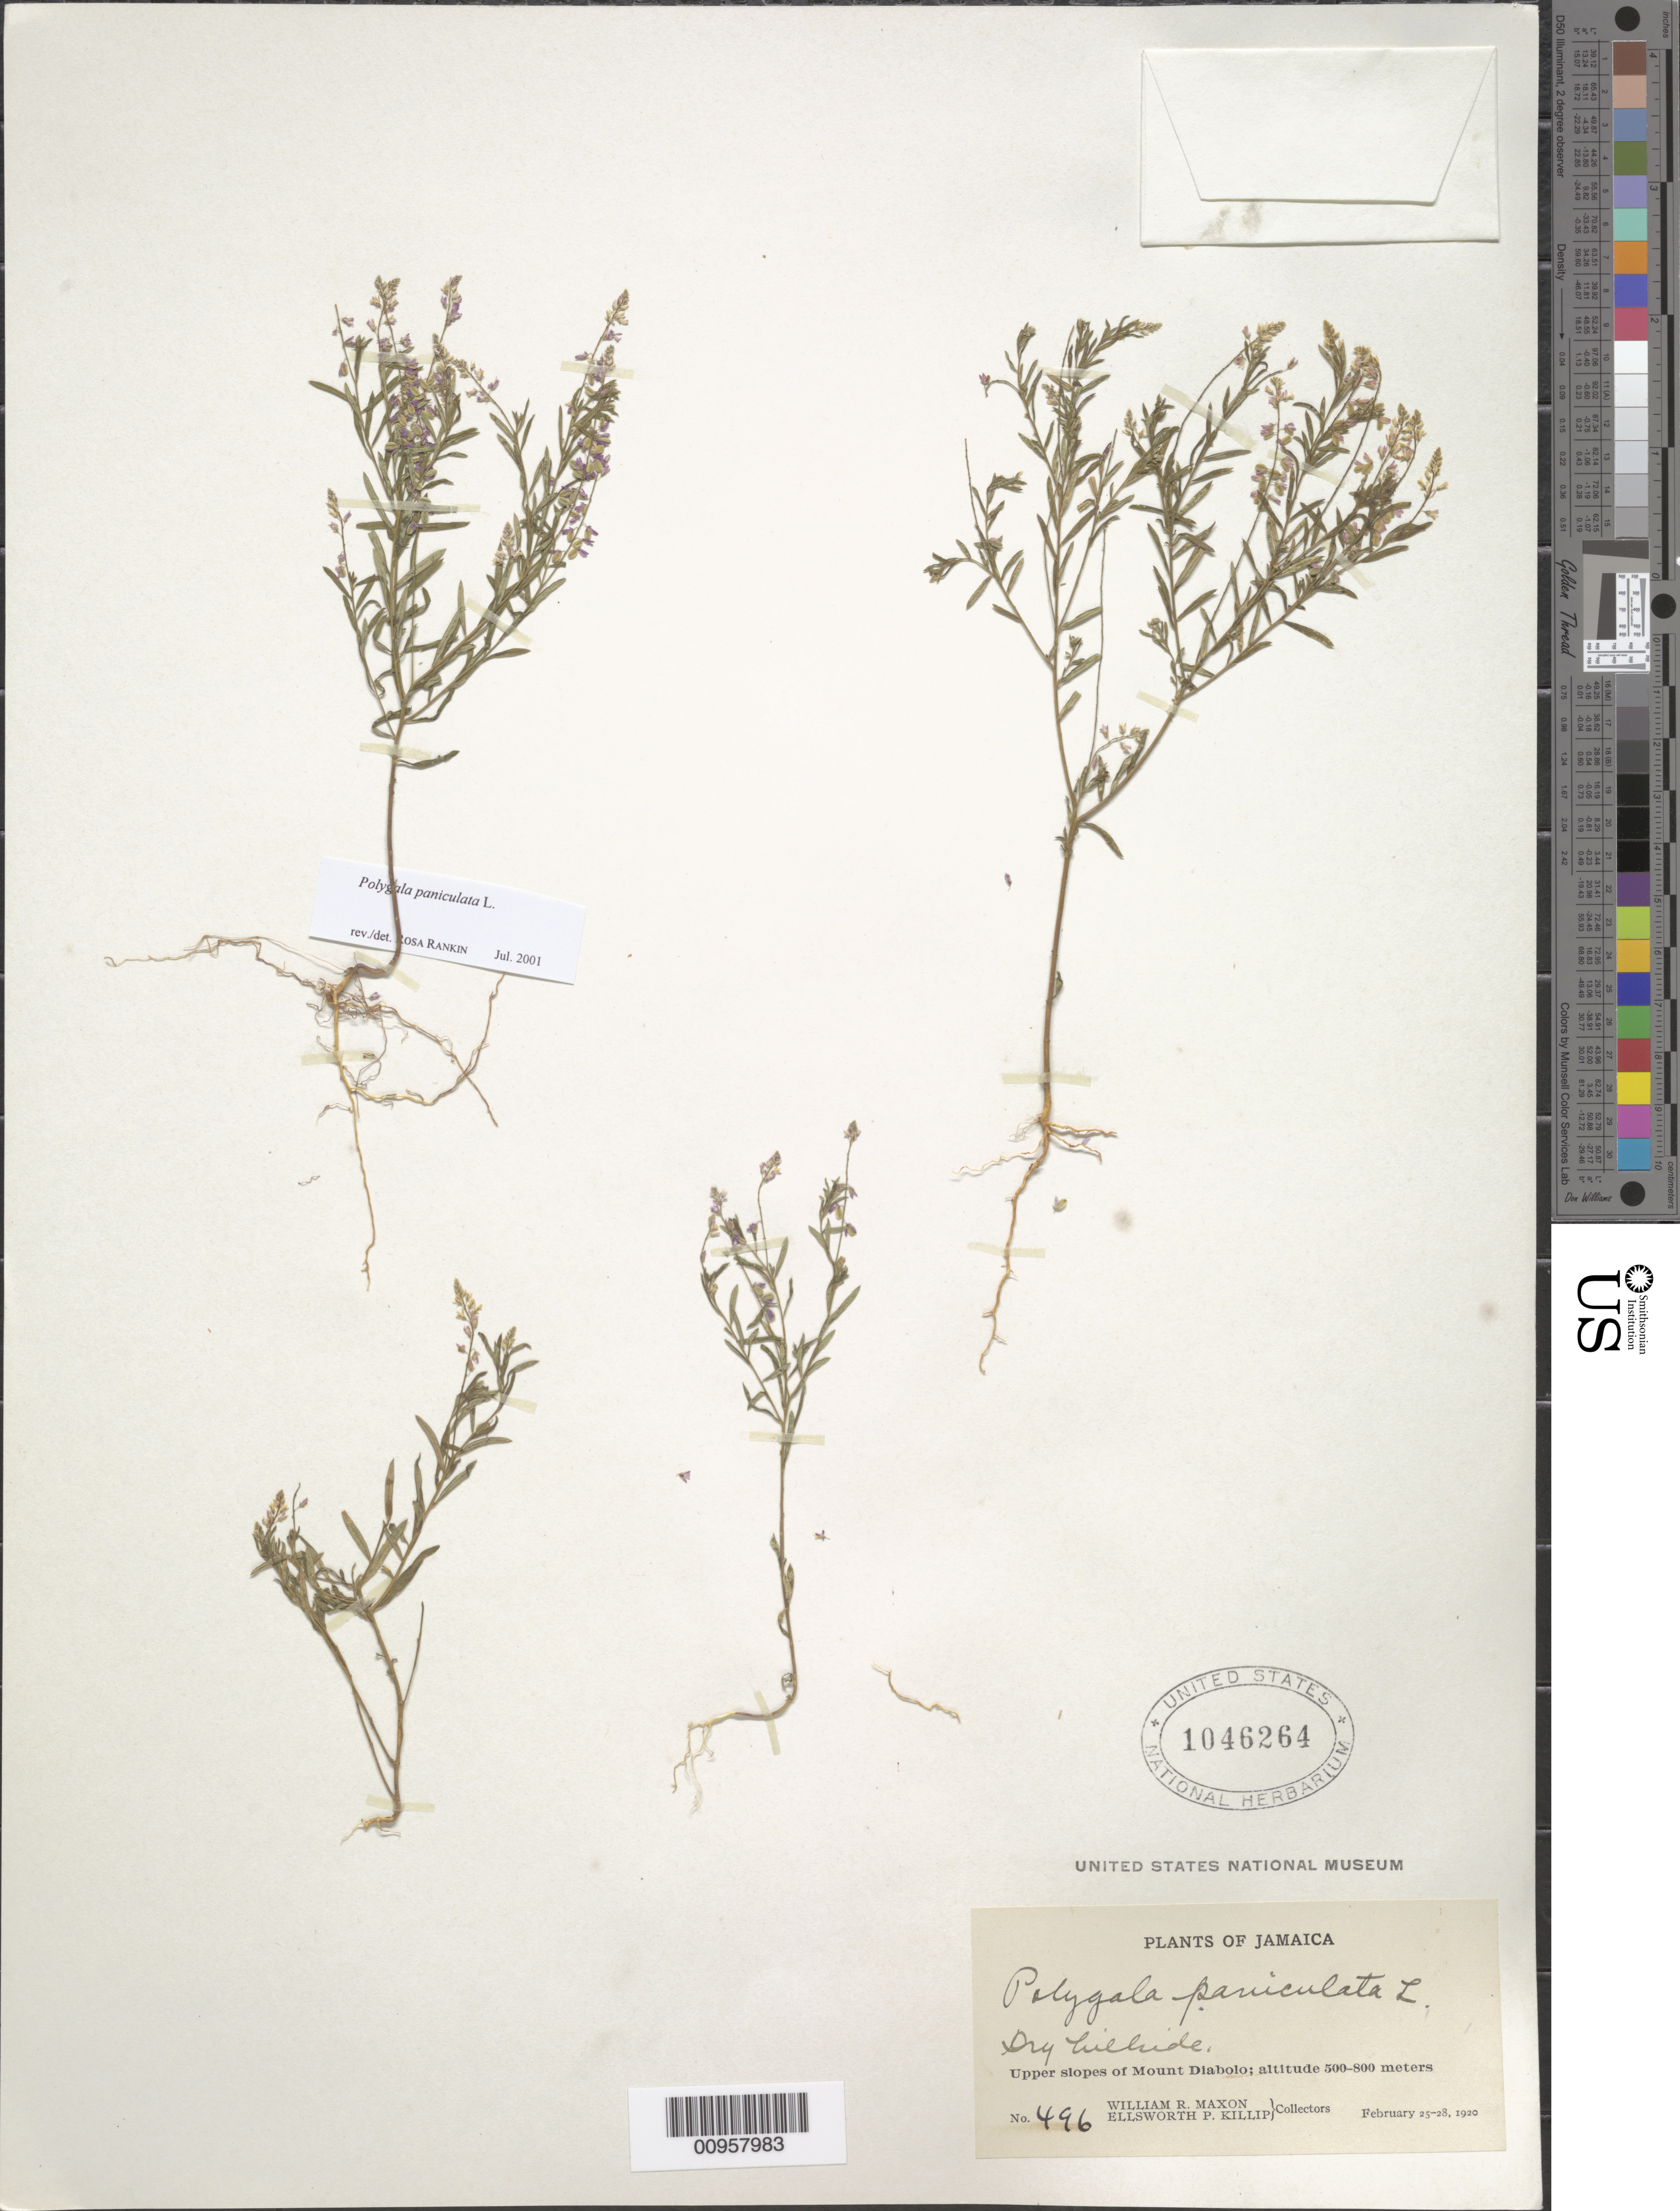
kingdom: Plantae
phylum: Tracheophyta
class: Magnoliopsida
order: Fabales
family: Polygalaceae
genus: Polygala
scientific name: Polygala paniculata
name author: L.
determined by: Rankin Rodriguez, Rosa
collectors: W. R. Maxon & E. P. Killip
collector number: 796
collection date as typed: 25 Feb 1920 to 28 Feb 1920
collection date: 1920-02-25/1920-02-28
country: Jamaica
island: Jamaica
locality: Upper slopes of Mount Diabolo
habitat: Dry hillside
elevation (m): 500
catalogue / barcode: US 1046264